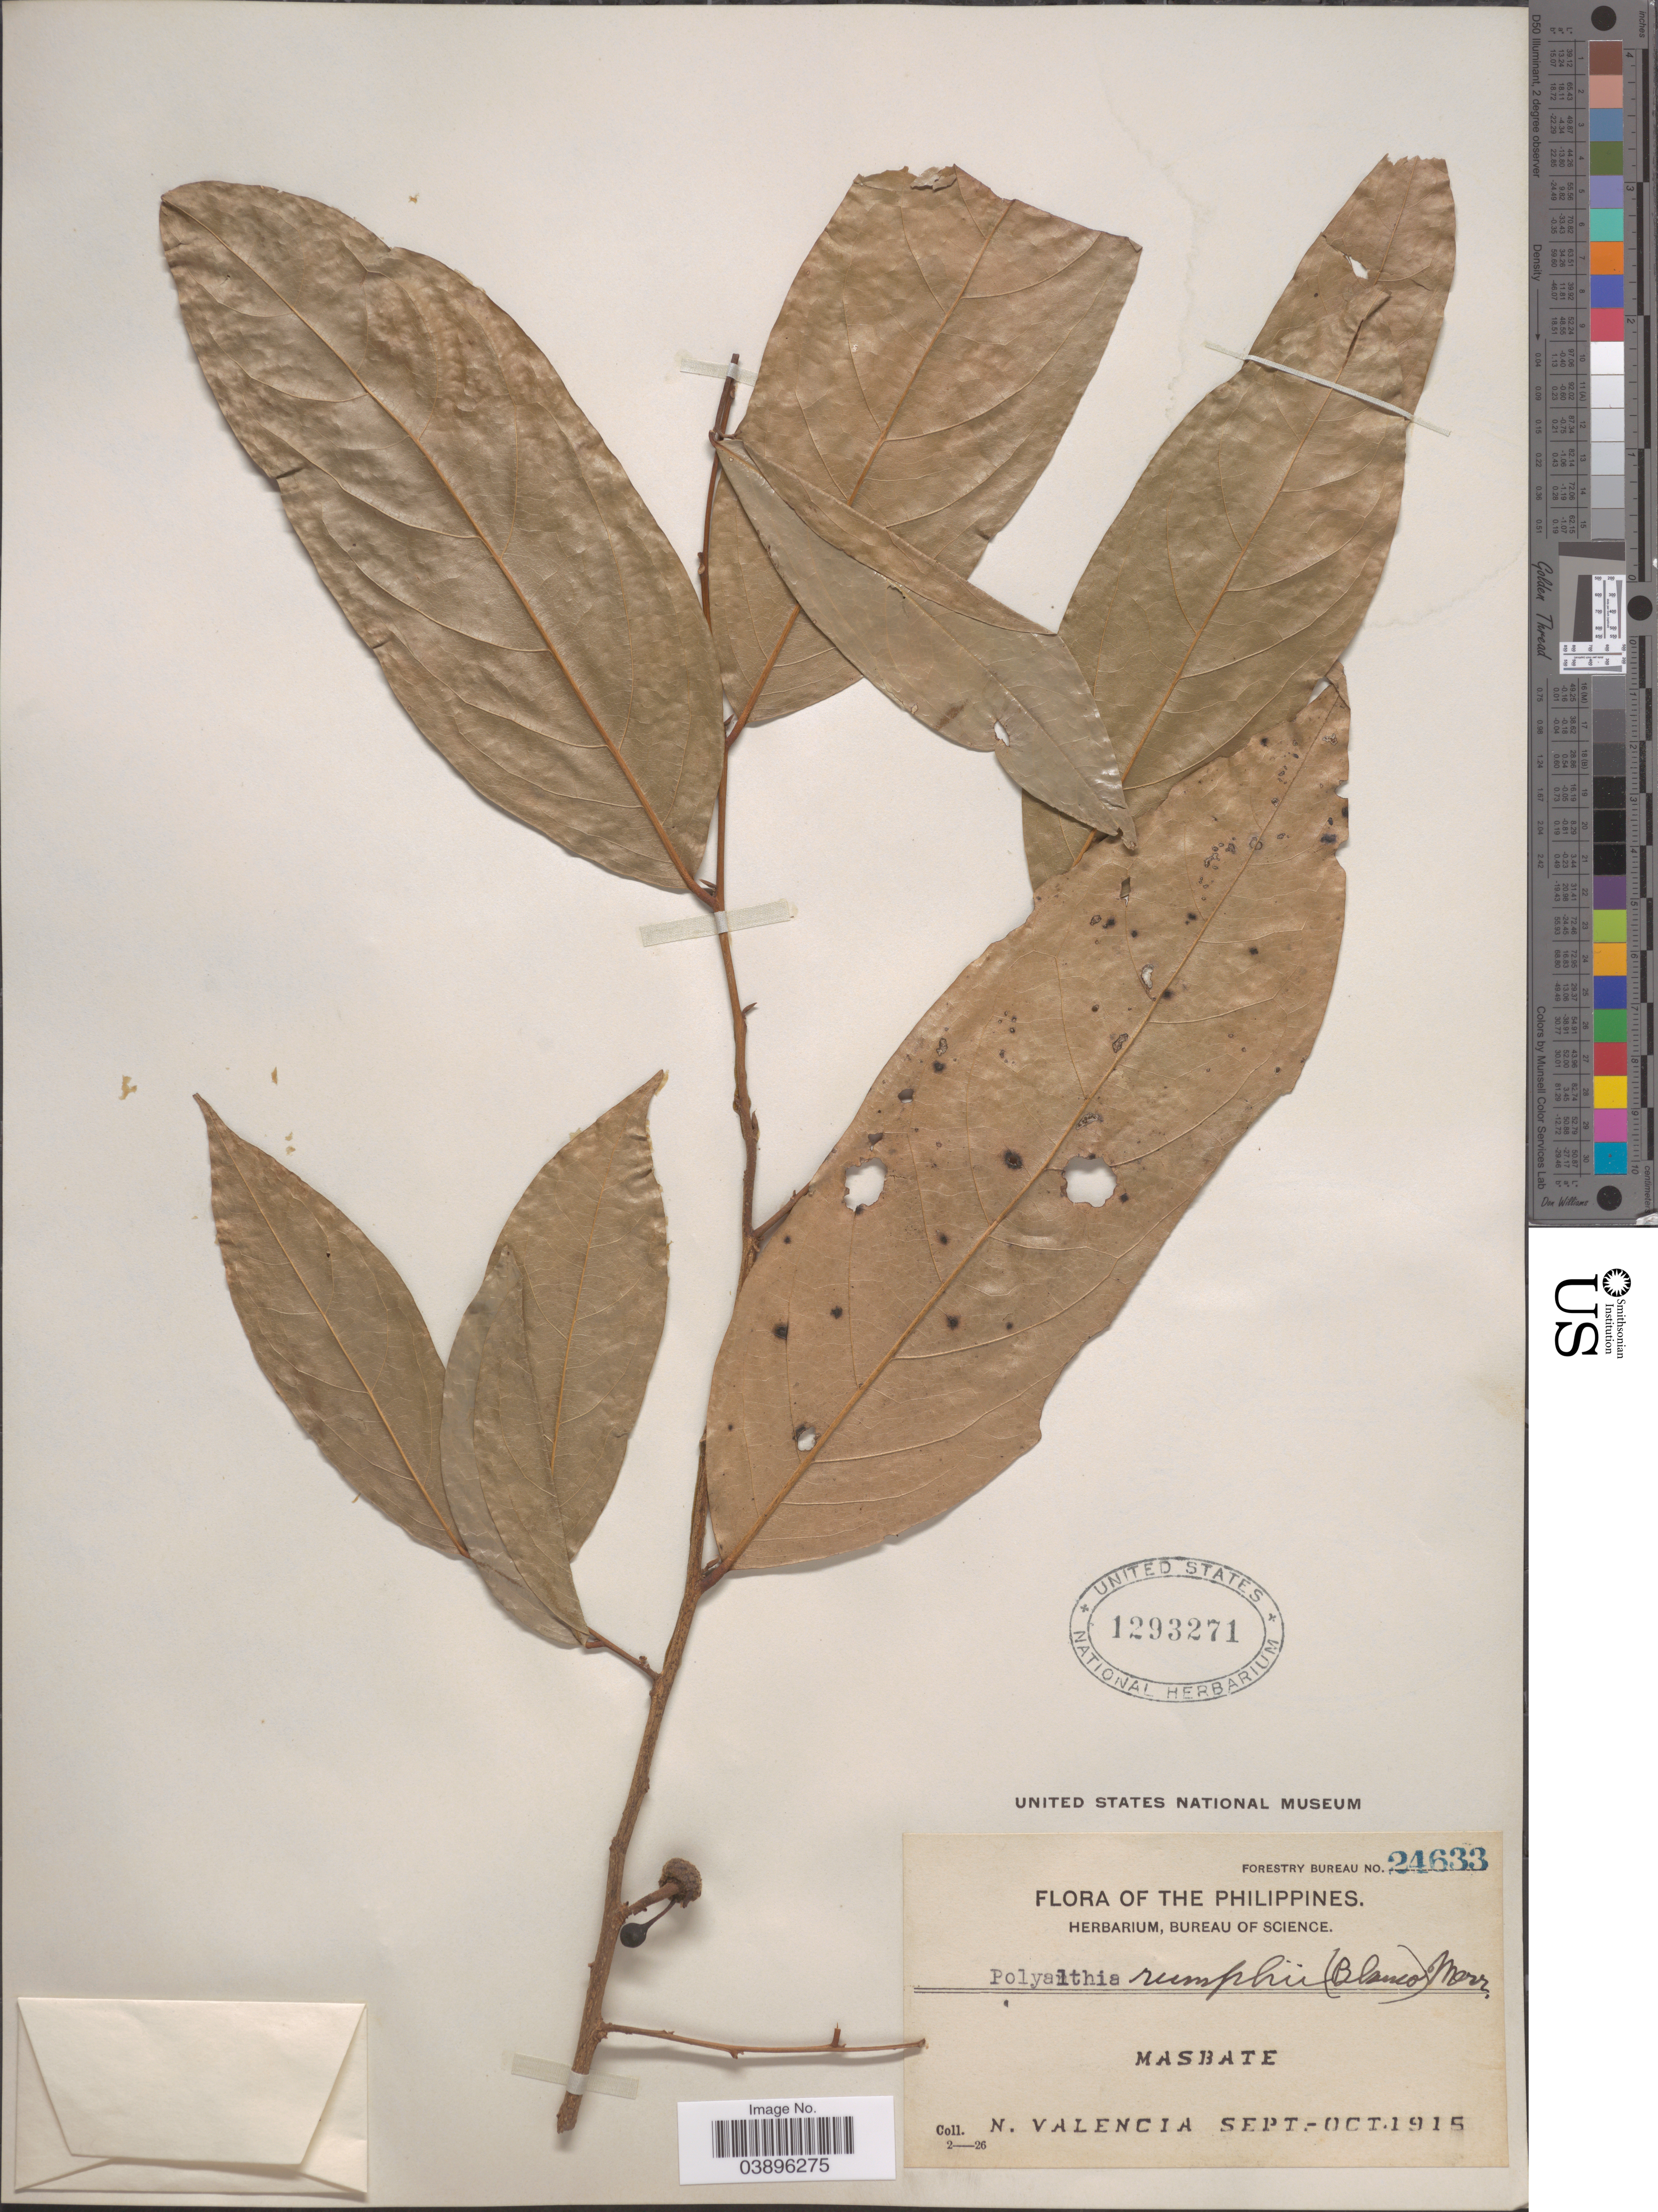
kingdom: Plantae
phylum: Tracheophyta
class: Magnoliopsida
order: Magnoliales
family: Annonaceae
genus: Polyalthia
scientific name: Polyalthia rumphii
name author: (Blume ex Hensch.) Merr.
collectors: N. Valencia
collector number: Forestry Bureau 24633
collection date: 1915-09/1915-10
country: Philippines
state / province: Bicol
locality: Masbate.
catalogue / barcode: US 1293271